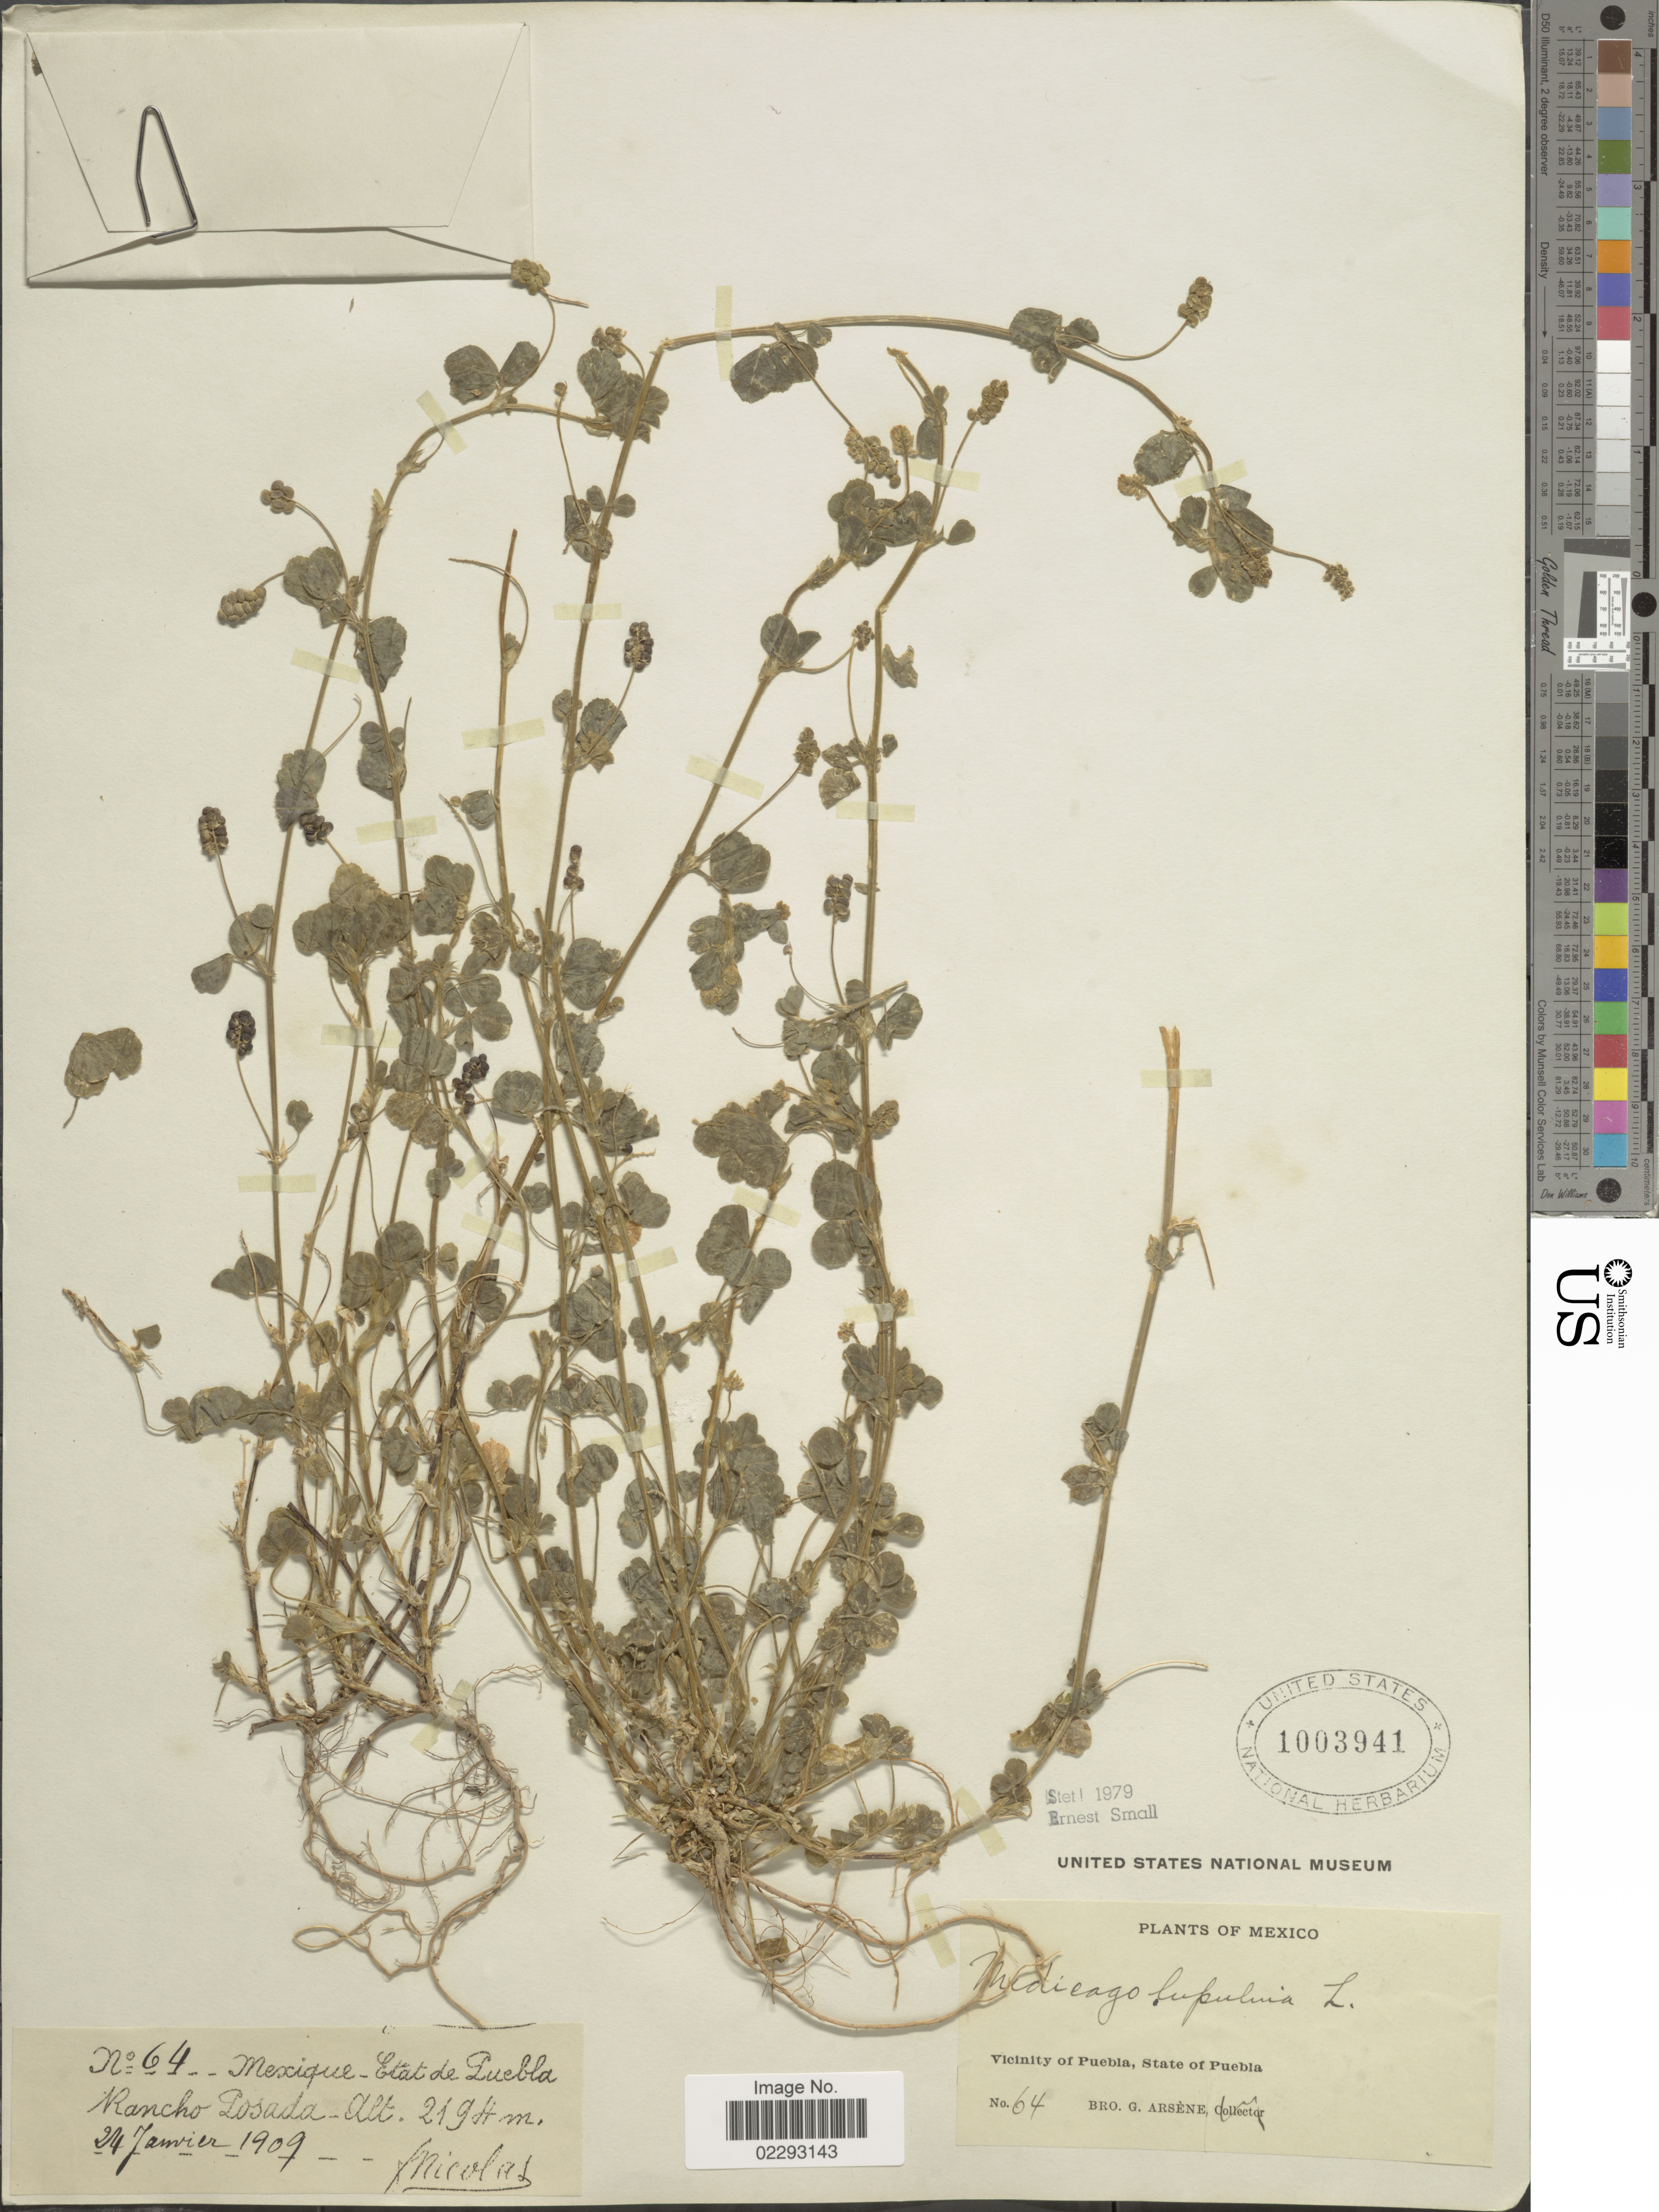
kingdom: Plantae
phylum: Tracheophyta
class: Magnoliopsida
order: Fabales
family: Fabaceae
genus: Medicago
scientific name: Medicago lupulina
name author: L.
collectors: Bro. G. Arsène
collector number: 64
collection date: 1909-02-24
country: Mexico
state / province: Puebla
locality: Mexico, Rancho Posada. Vicinity of Puebla, State of Puebla.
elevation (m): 2194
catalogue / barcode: US 1003941